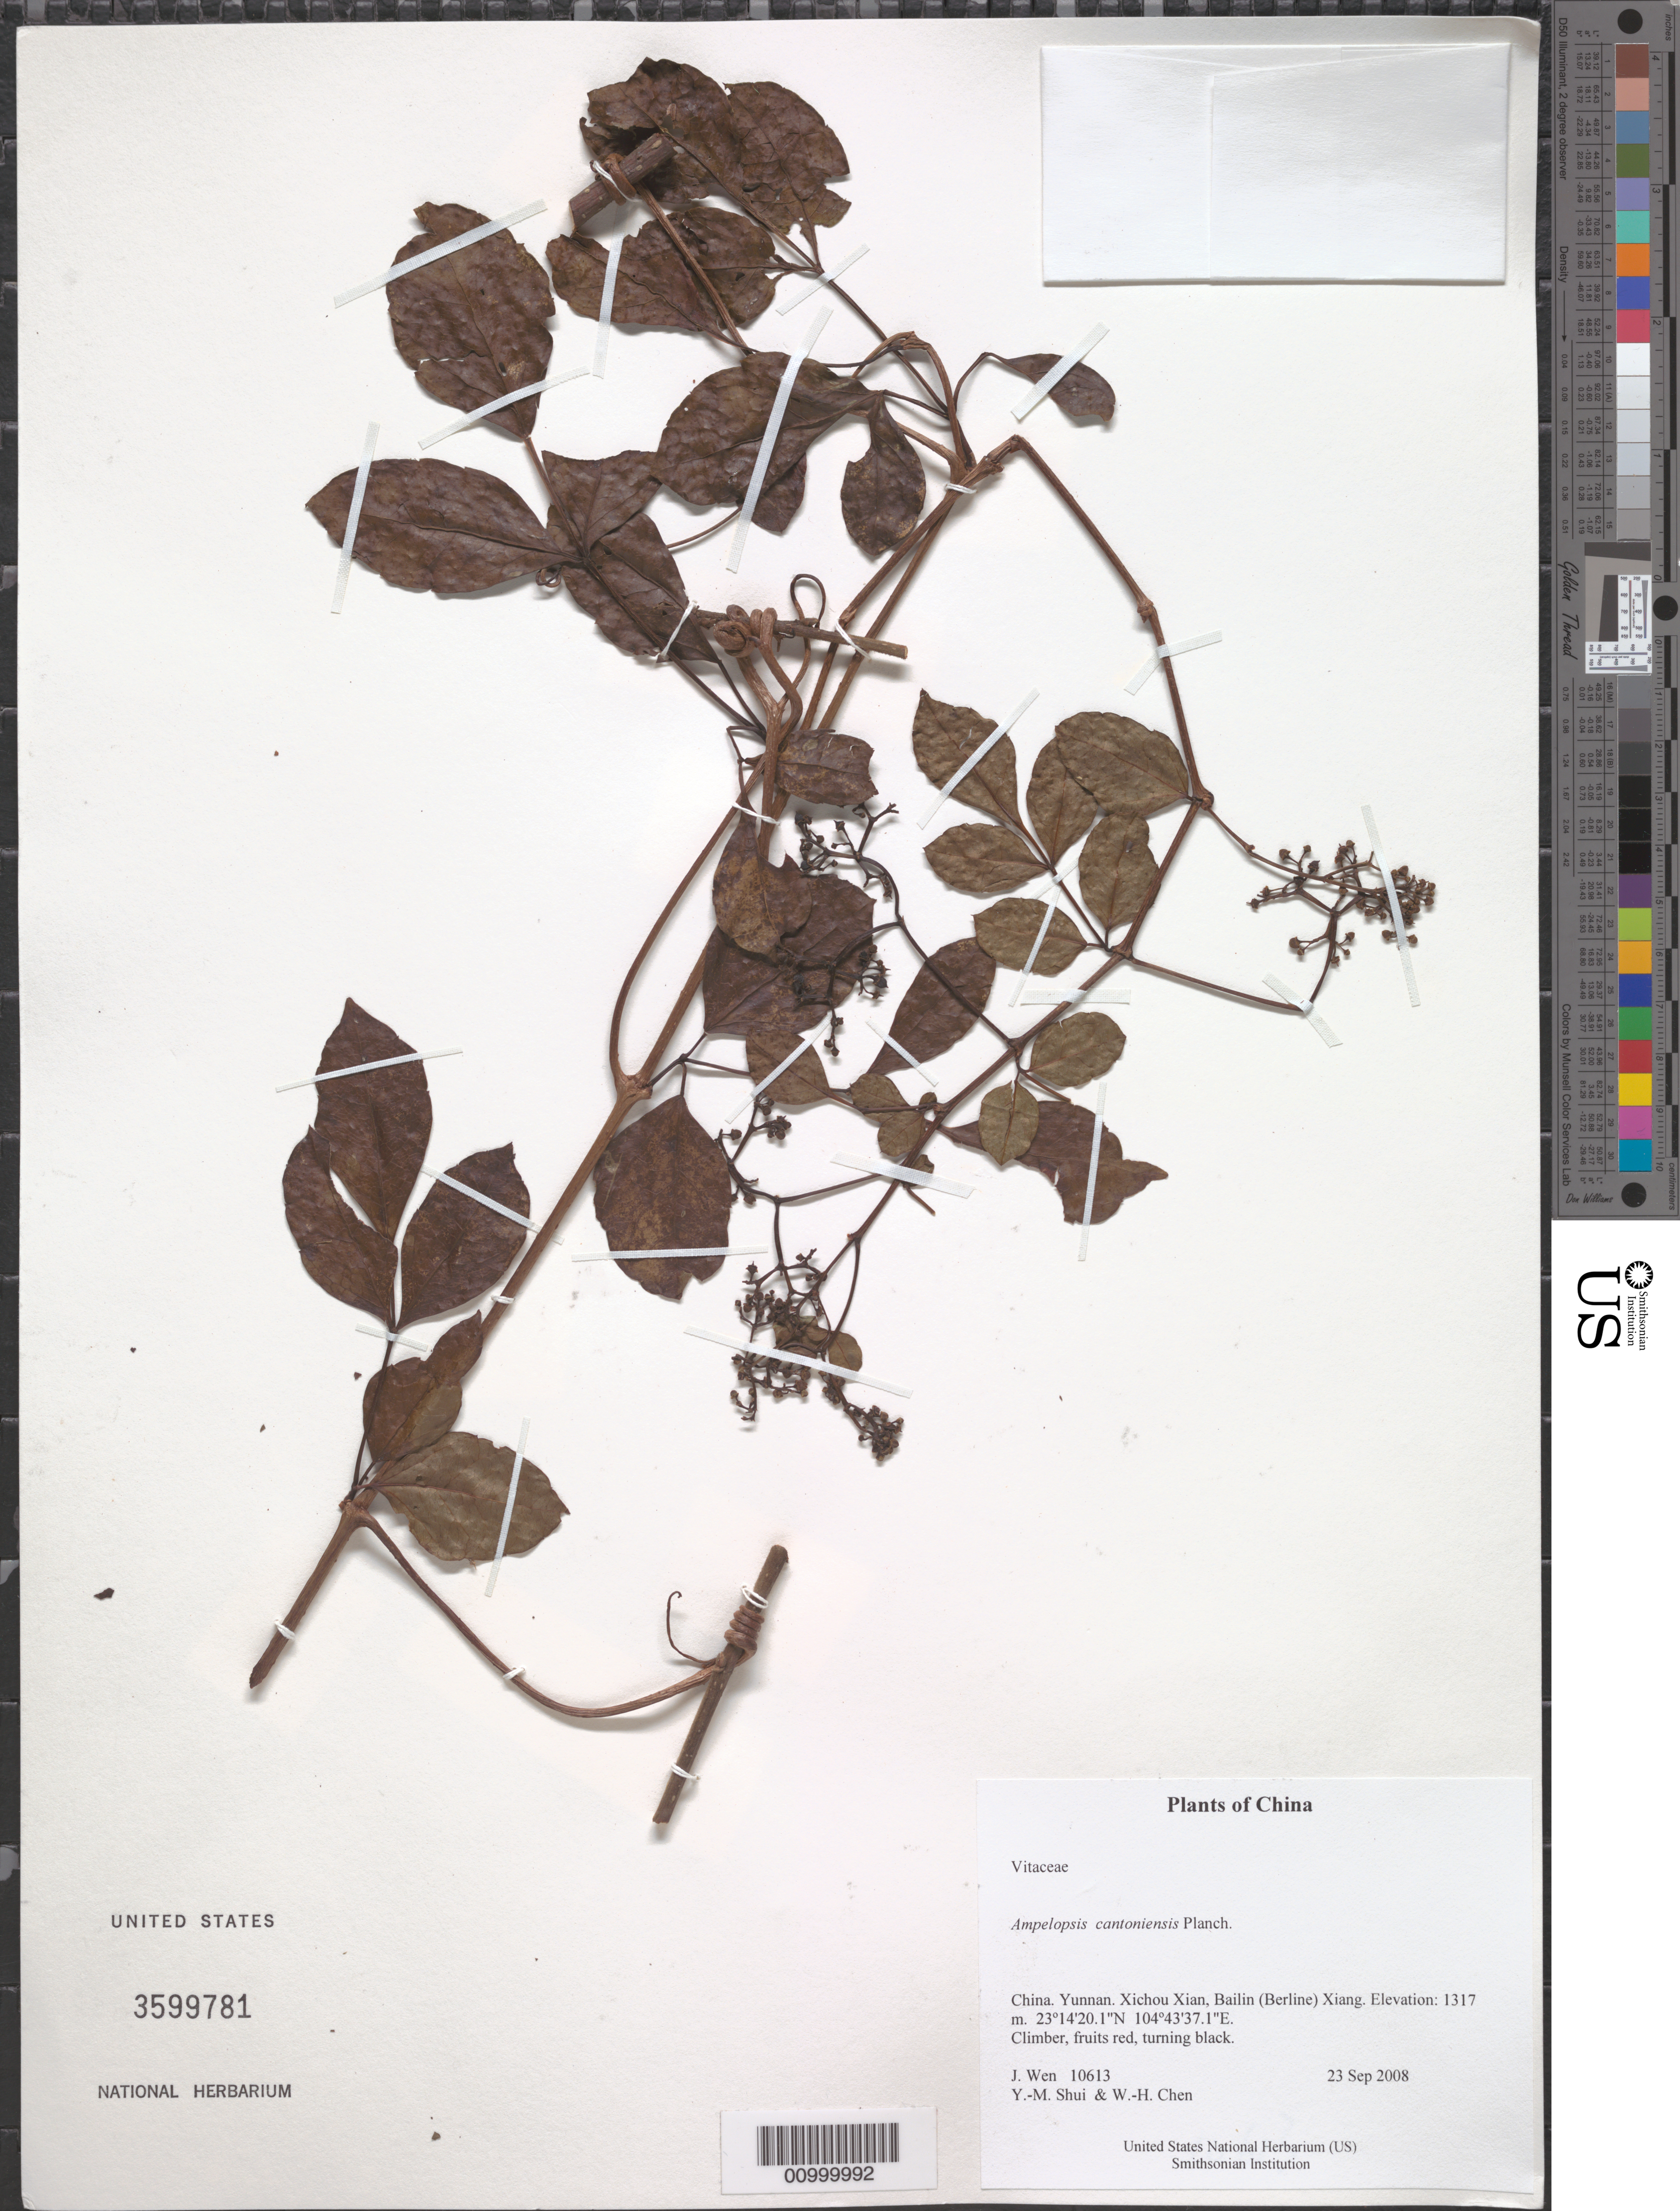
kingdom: Plantae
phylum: Tracheophyta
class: Magnoliopsida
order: Vitales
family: Vitaceae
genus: Ampelopsis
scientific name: Ampelopsis cantoniensis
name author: (W. Hook. & H.J. Arn.) Planch.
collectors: J. Wen, Y. Shui & W. Chen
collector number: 10613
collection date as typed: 23 Sep 2008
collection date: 2008-09-23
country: China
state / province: Yunnan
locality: Xichou Xian, Bailin (Berline) Xiang.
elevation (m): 1317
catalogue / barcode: US 3599781